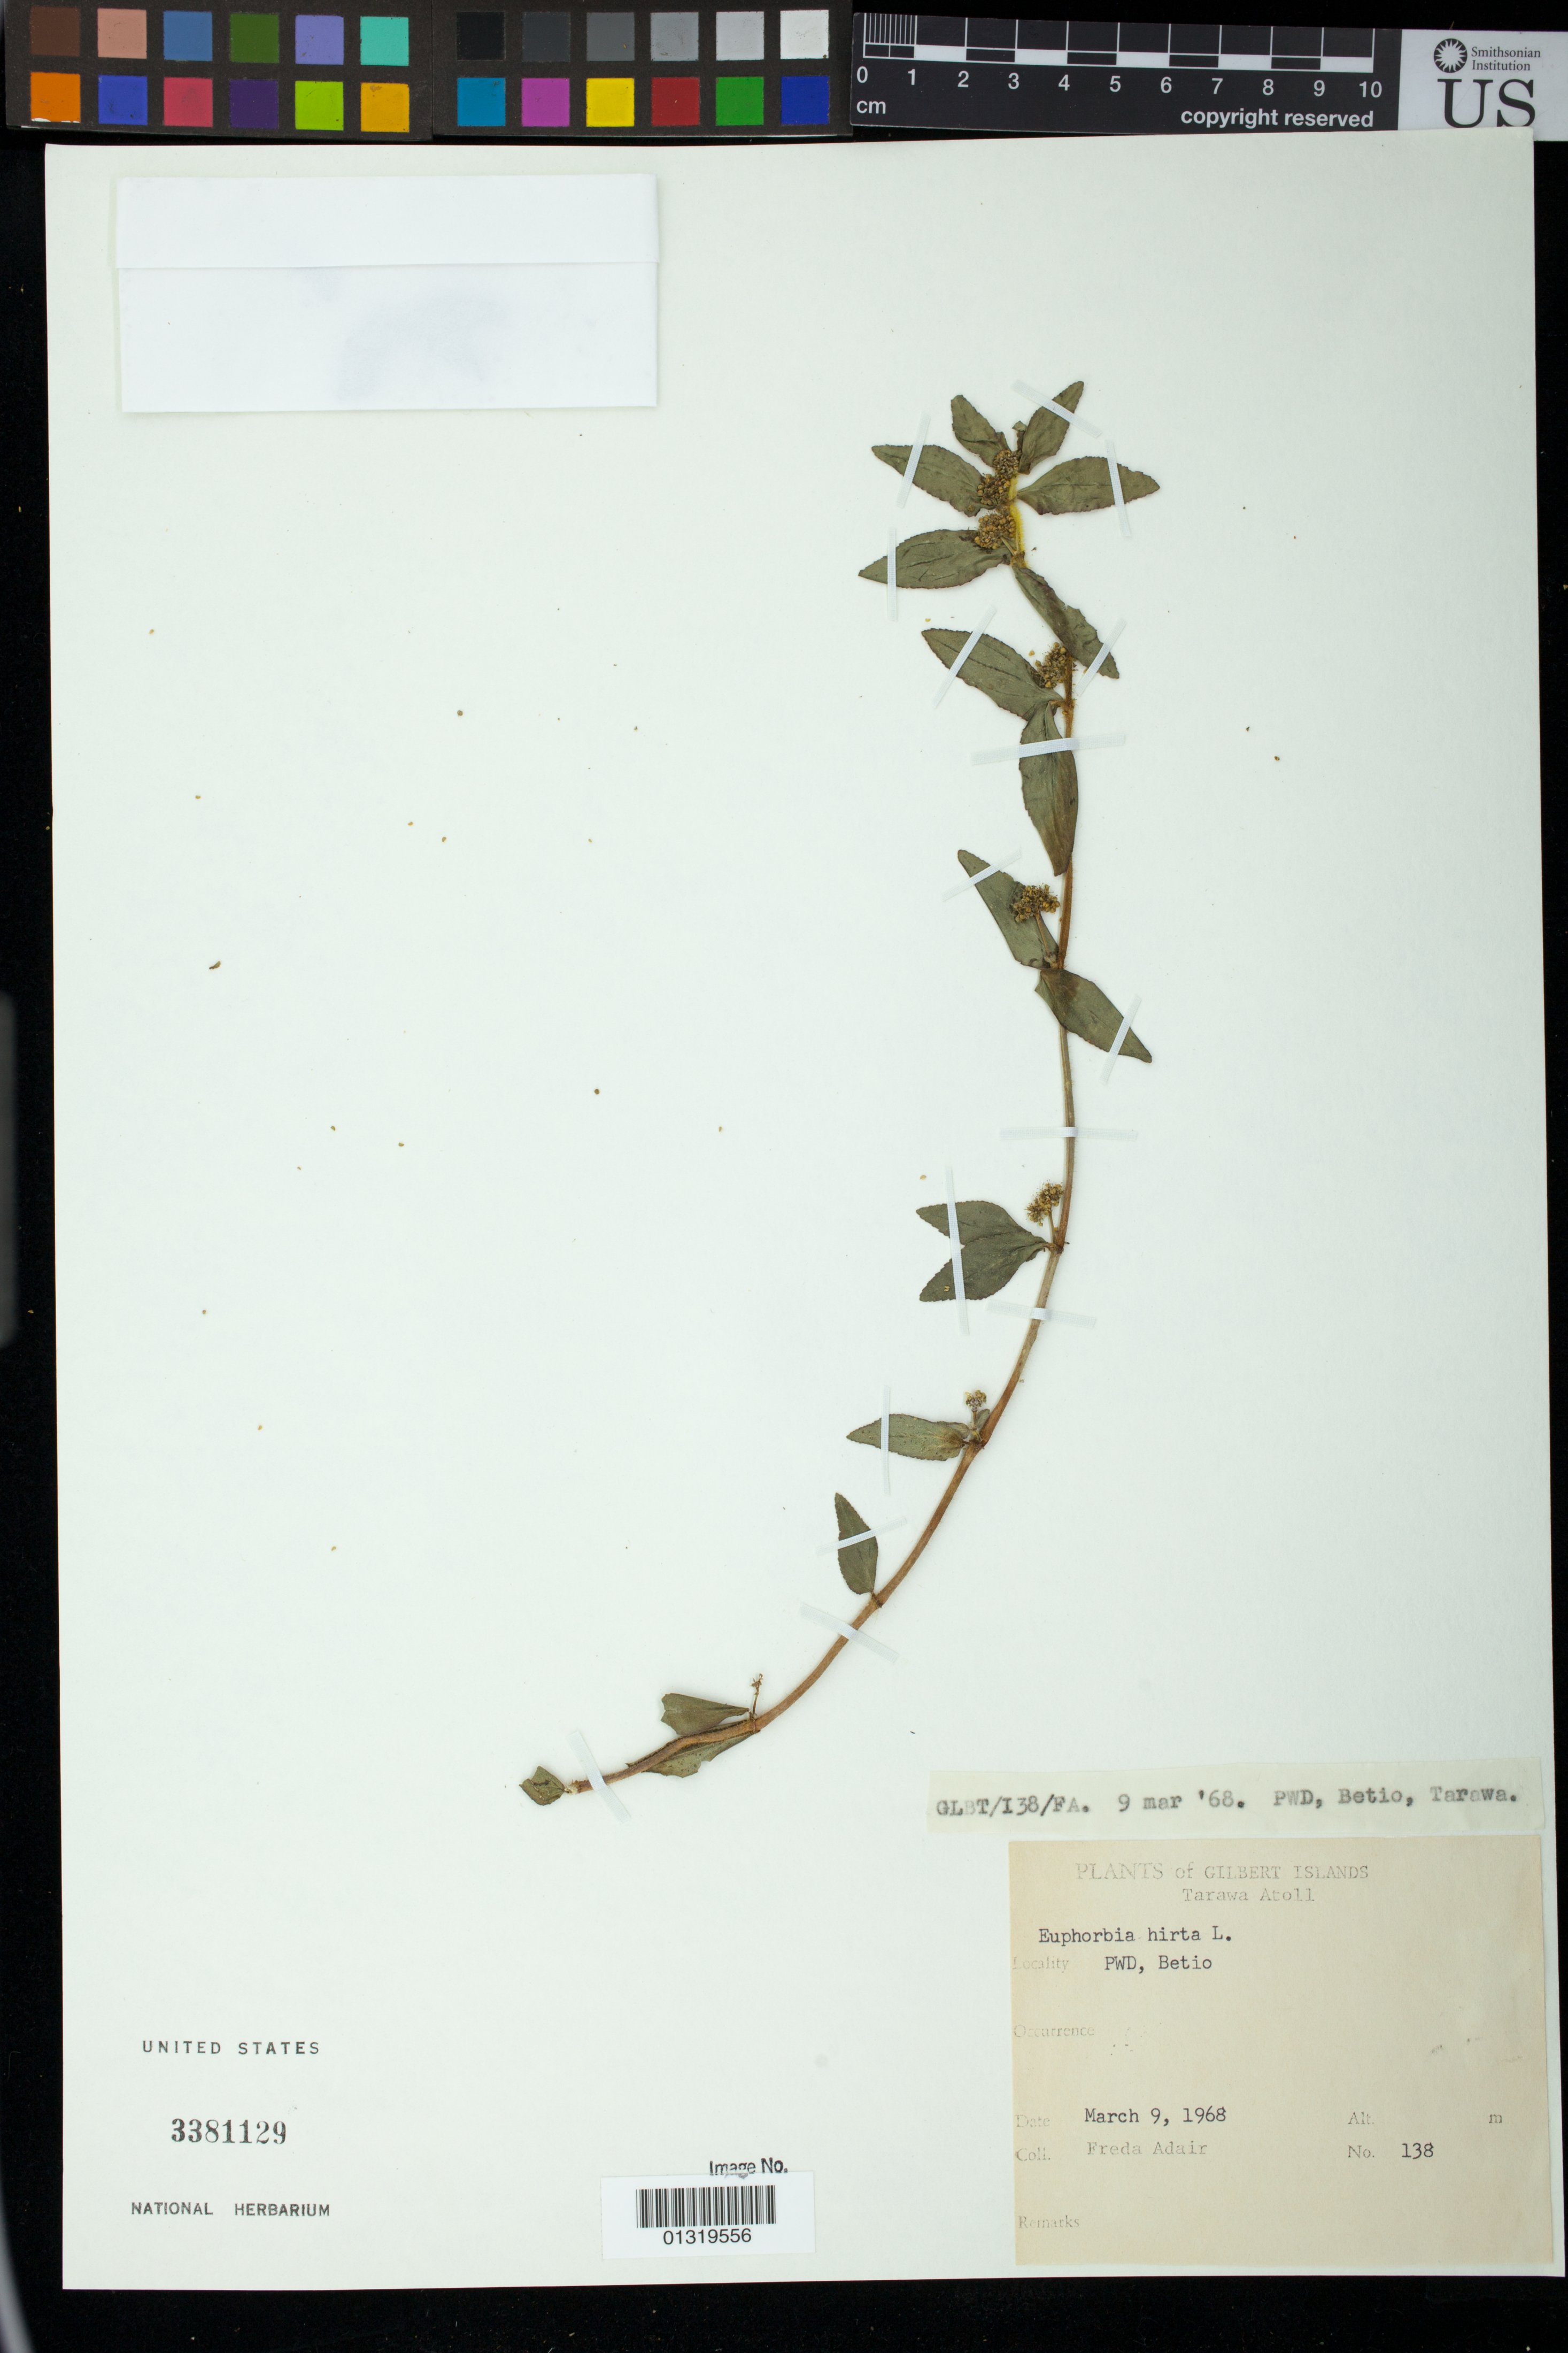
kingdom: Plantae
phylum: Tracheophyta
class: Magnoliopsida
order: Malpighiales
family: Euphorbiaceae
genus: Euphorbia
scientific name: Euphorbia hirta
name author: L.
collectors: F. Adair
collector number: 138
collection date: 1968-03-09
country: Kiribati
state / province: Gilbert Islands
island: Tarawa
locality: Tarawa Atoll; PWD, Betio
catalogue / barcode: US 3381129